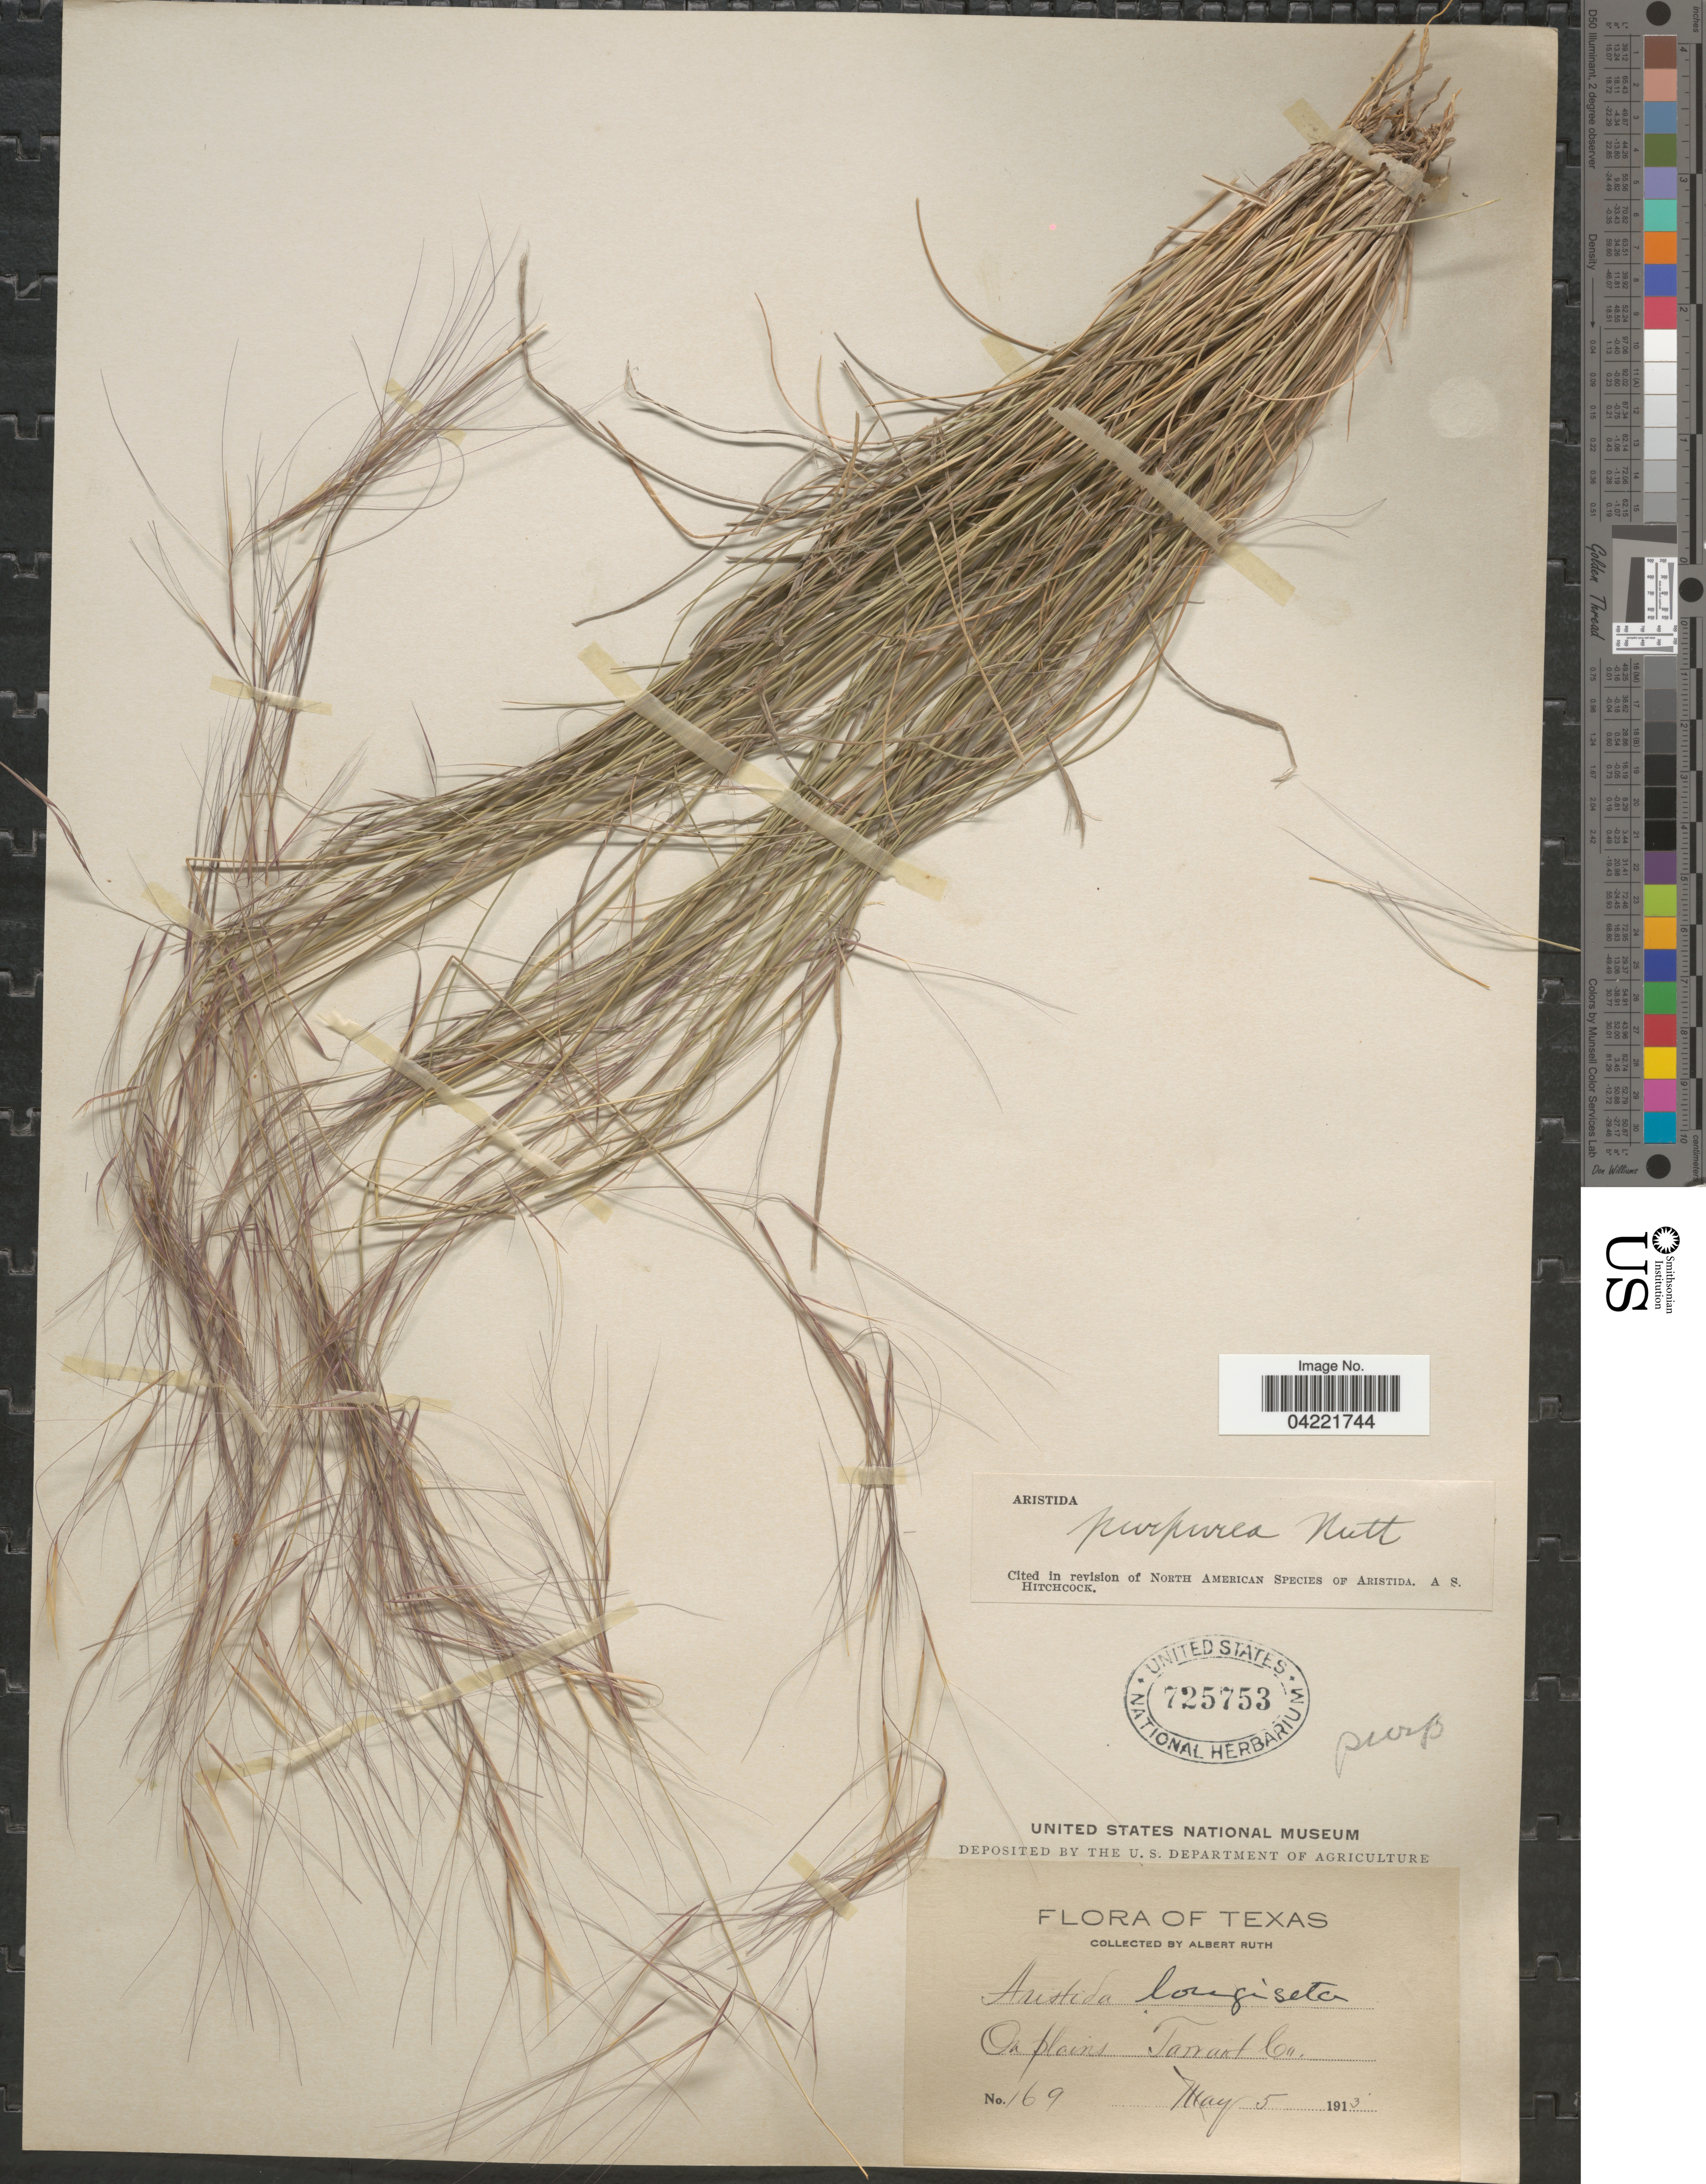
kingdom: Plantae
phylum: Tracheophyta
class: Liliopsida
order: Poales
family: Poaceae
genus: Aristida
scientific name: Aristida purpurea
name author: Nutt.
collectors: A. Ruth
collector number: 169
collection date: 1913-05-05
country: United States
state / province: Texas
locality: On plains. Tarrant Co.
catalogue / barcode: US 725753